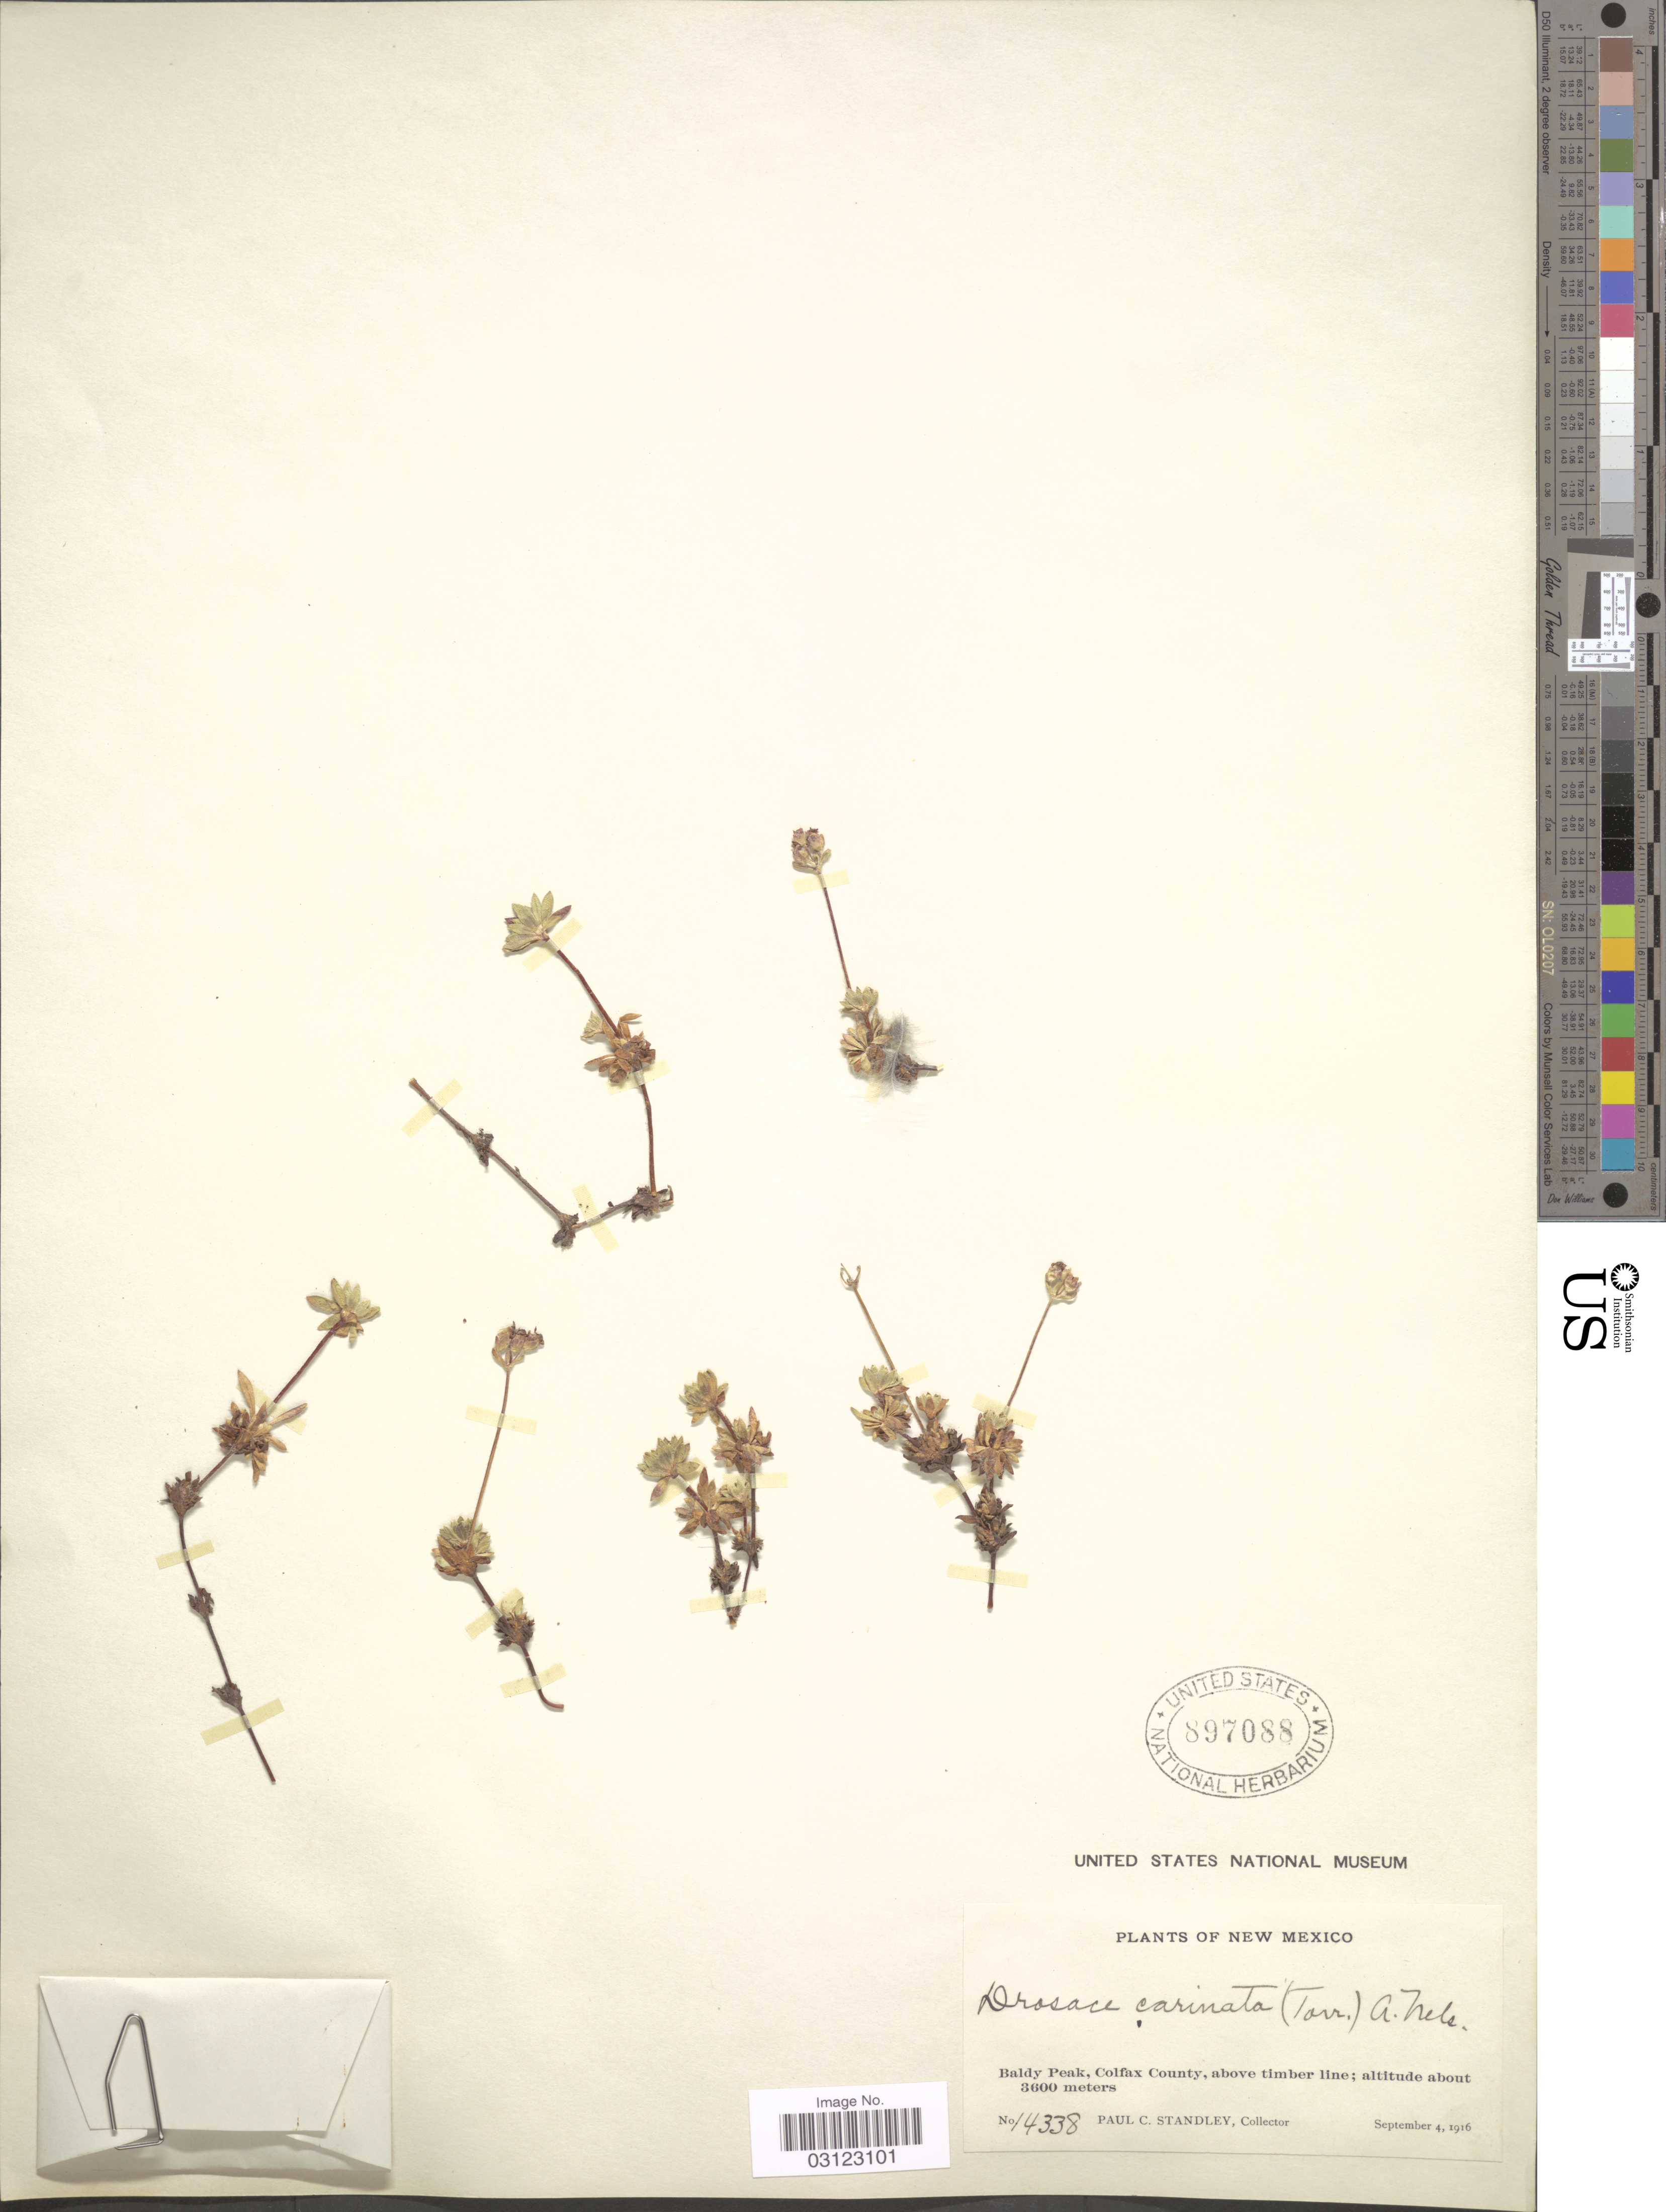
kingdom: Plantae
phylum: Tracheophyta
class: Magnoliopsida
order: Ericales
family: Primulaceae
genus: Androsace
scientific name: Androsace carinata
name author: Torr.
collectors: P. C. Standley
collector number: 14338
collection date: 1916-09-04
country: United States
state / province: New Mexico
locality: Baldy Peak, Colfax County, above timber line.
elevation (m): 3600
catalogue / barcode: US 897088